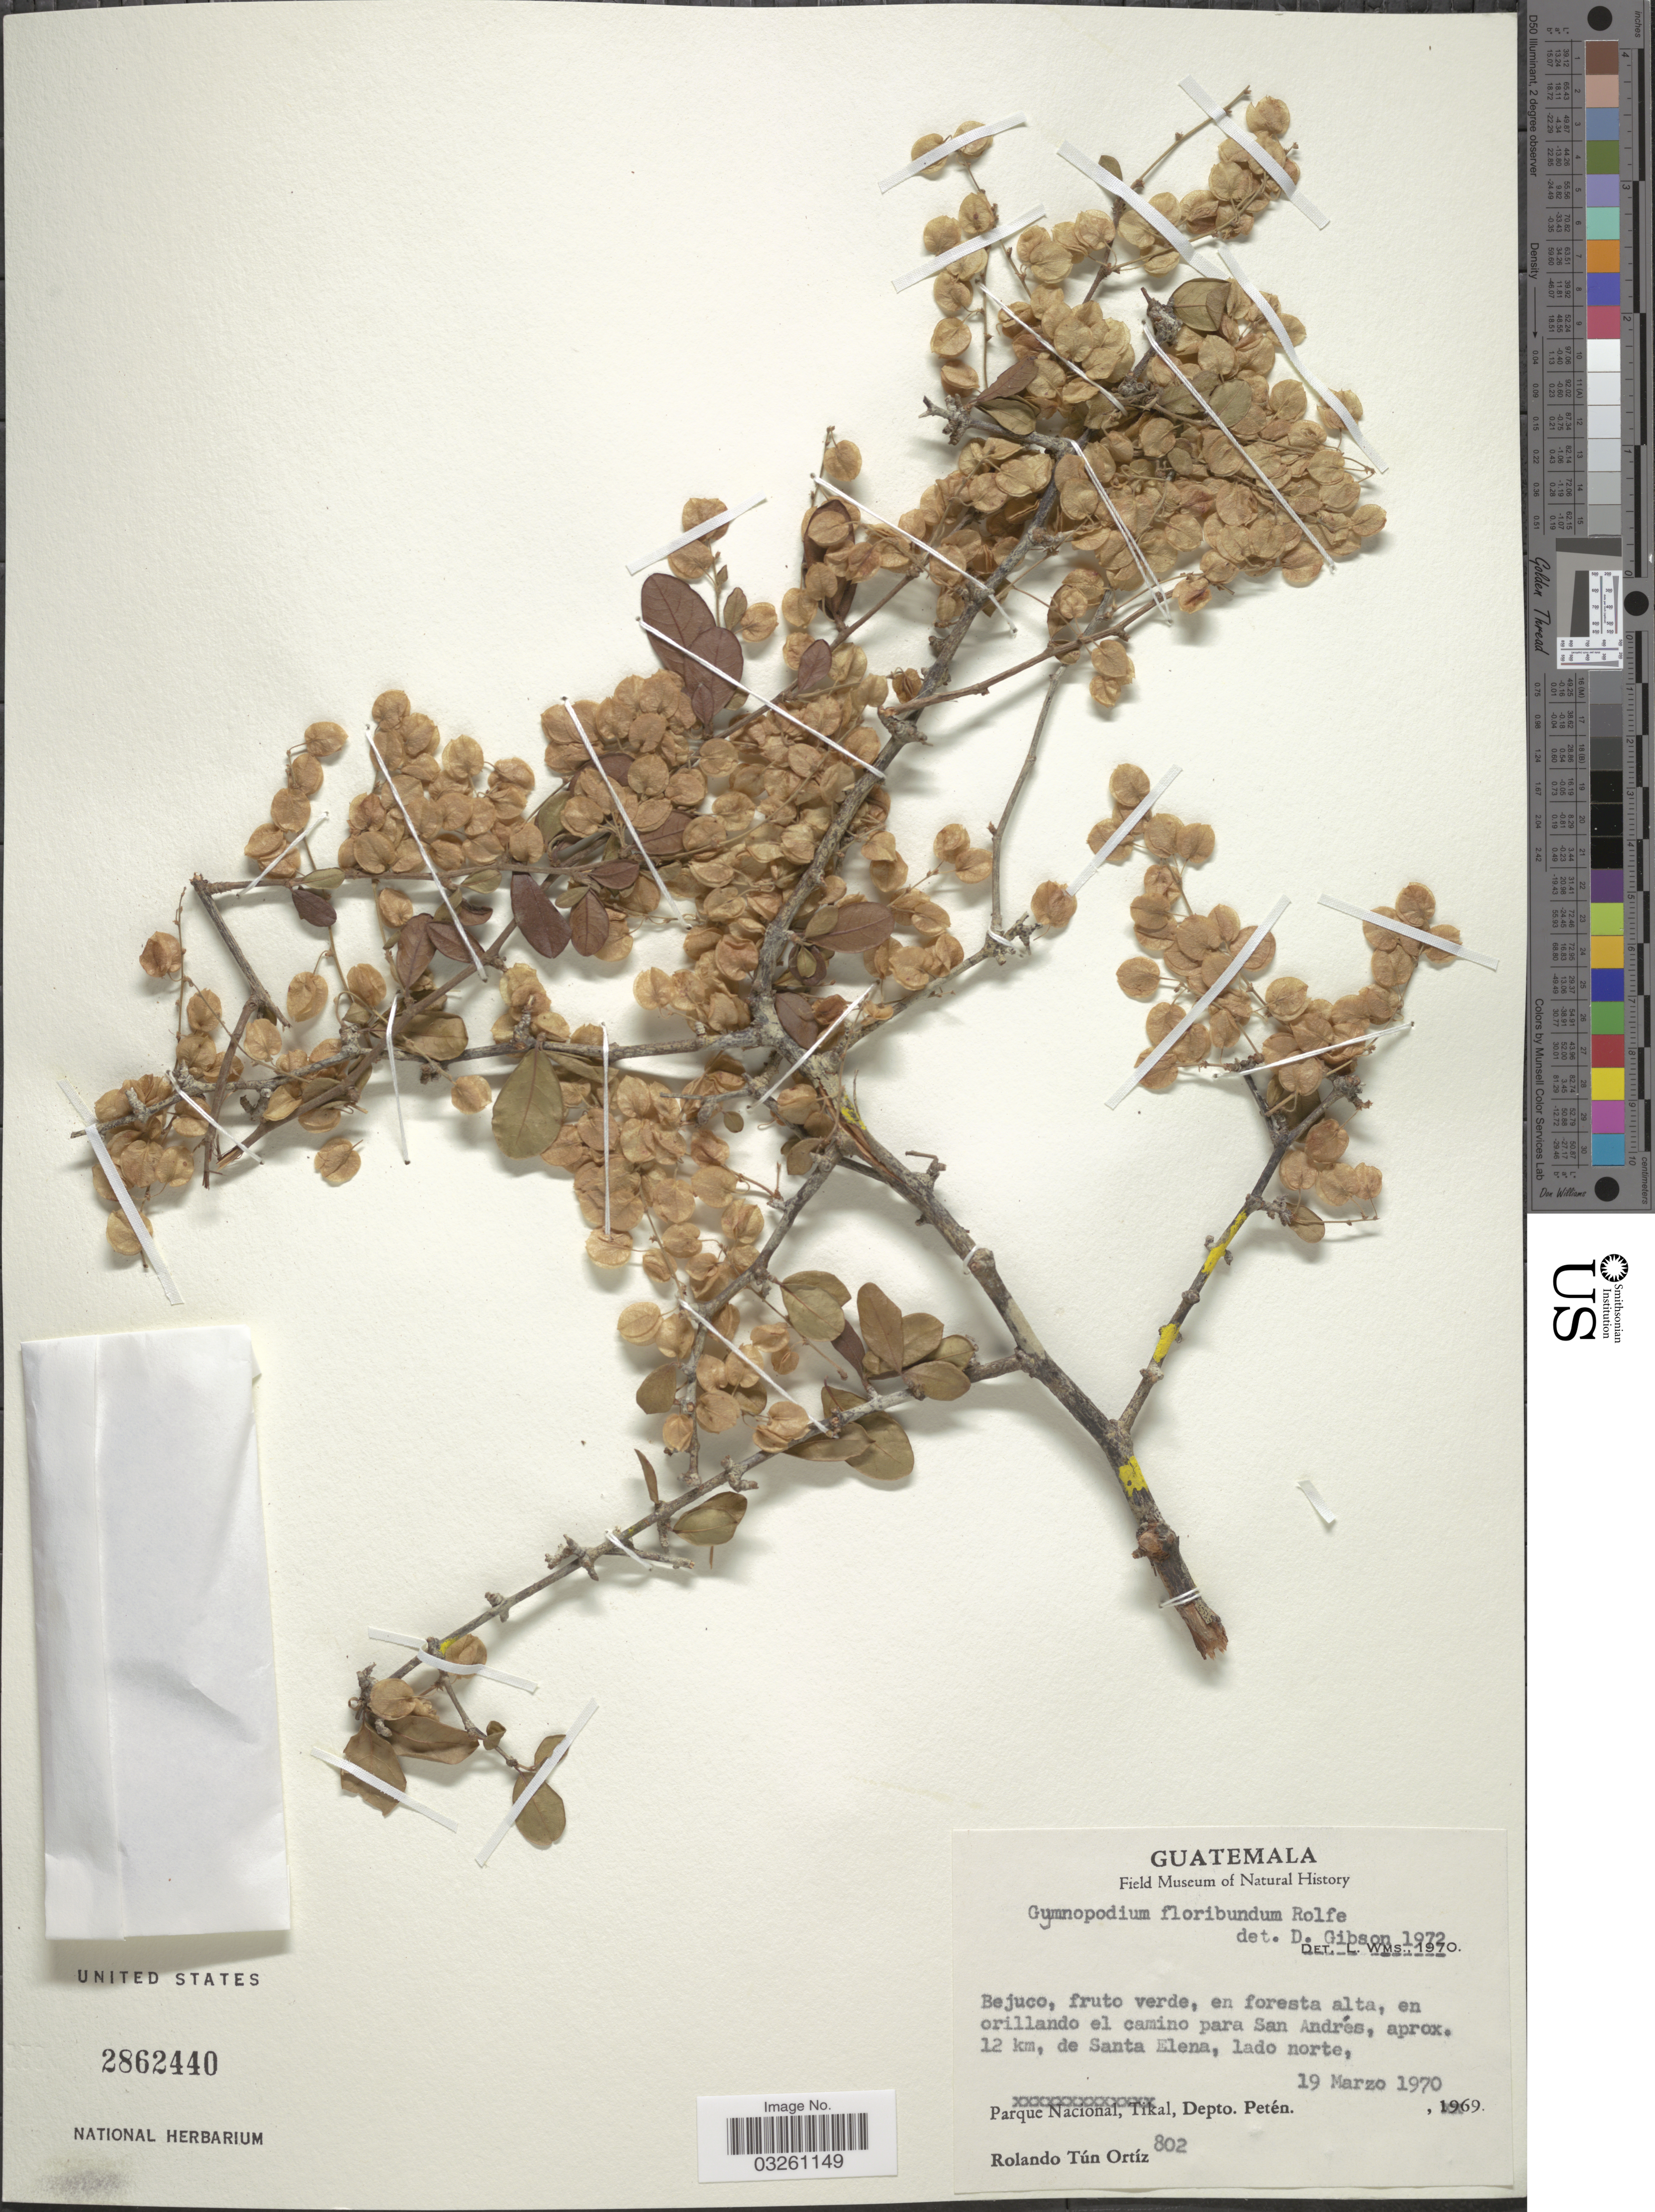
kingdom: Plantae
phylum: Tracheophyta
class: Magnoliopsida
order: Caryophyllales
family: Polygonaceae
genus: Gymnopodium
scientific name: Gymnopodium floribundum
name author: Rolfe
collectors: R. T. Ortíz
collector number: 802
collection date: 1970-03-19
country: Guatemala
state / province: El Petén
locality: Bejuco, en orillando el camino para San Andrés, aprox. 12 km, de Santa Elena, lado norte, Depto. Petén.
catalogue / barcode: US 2862440